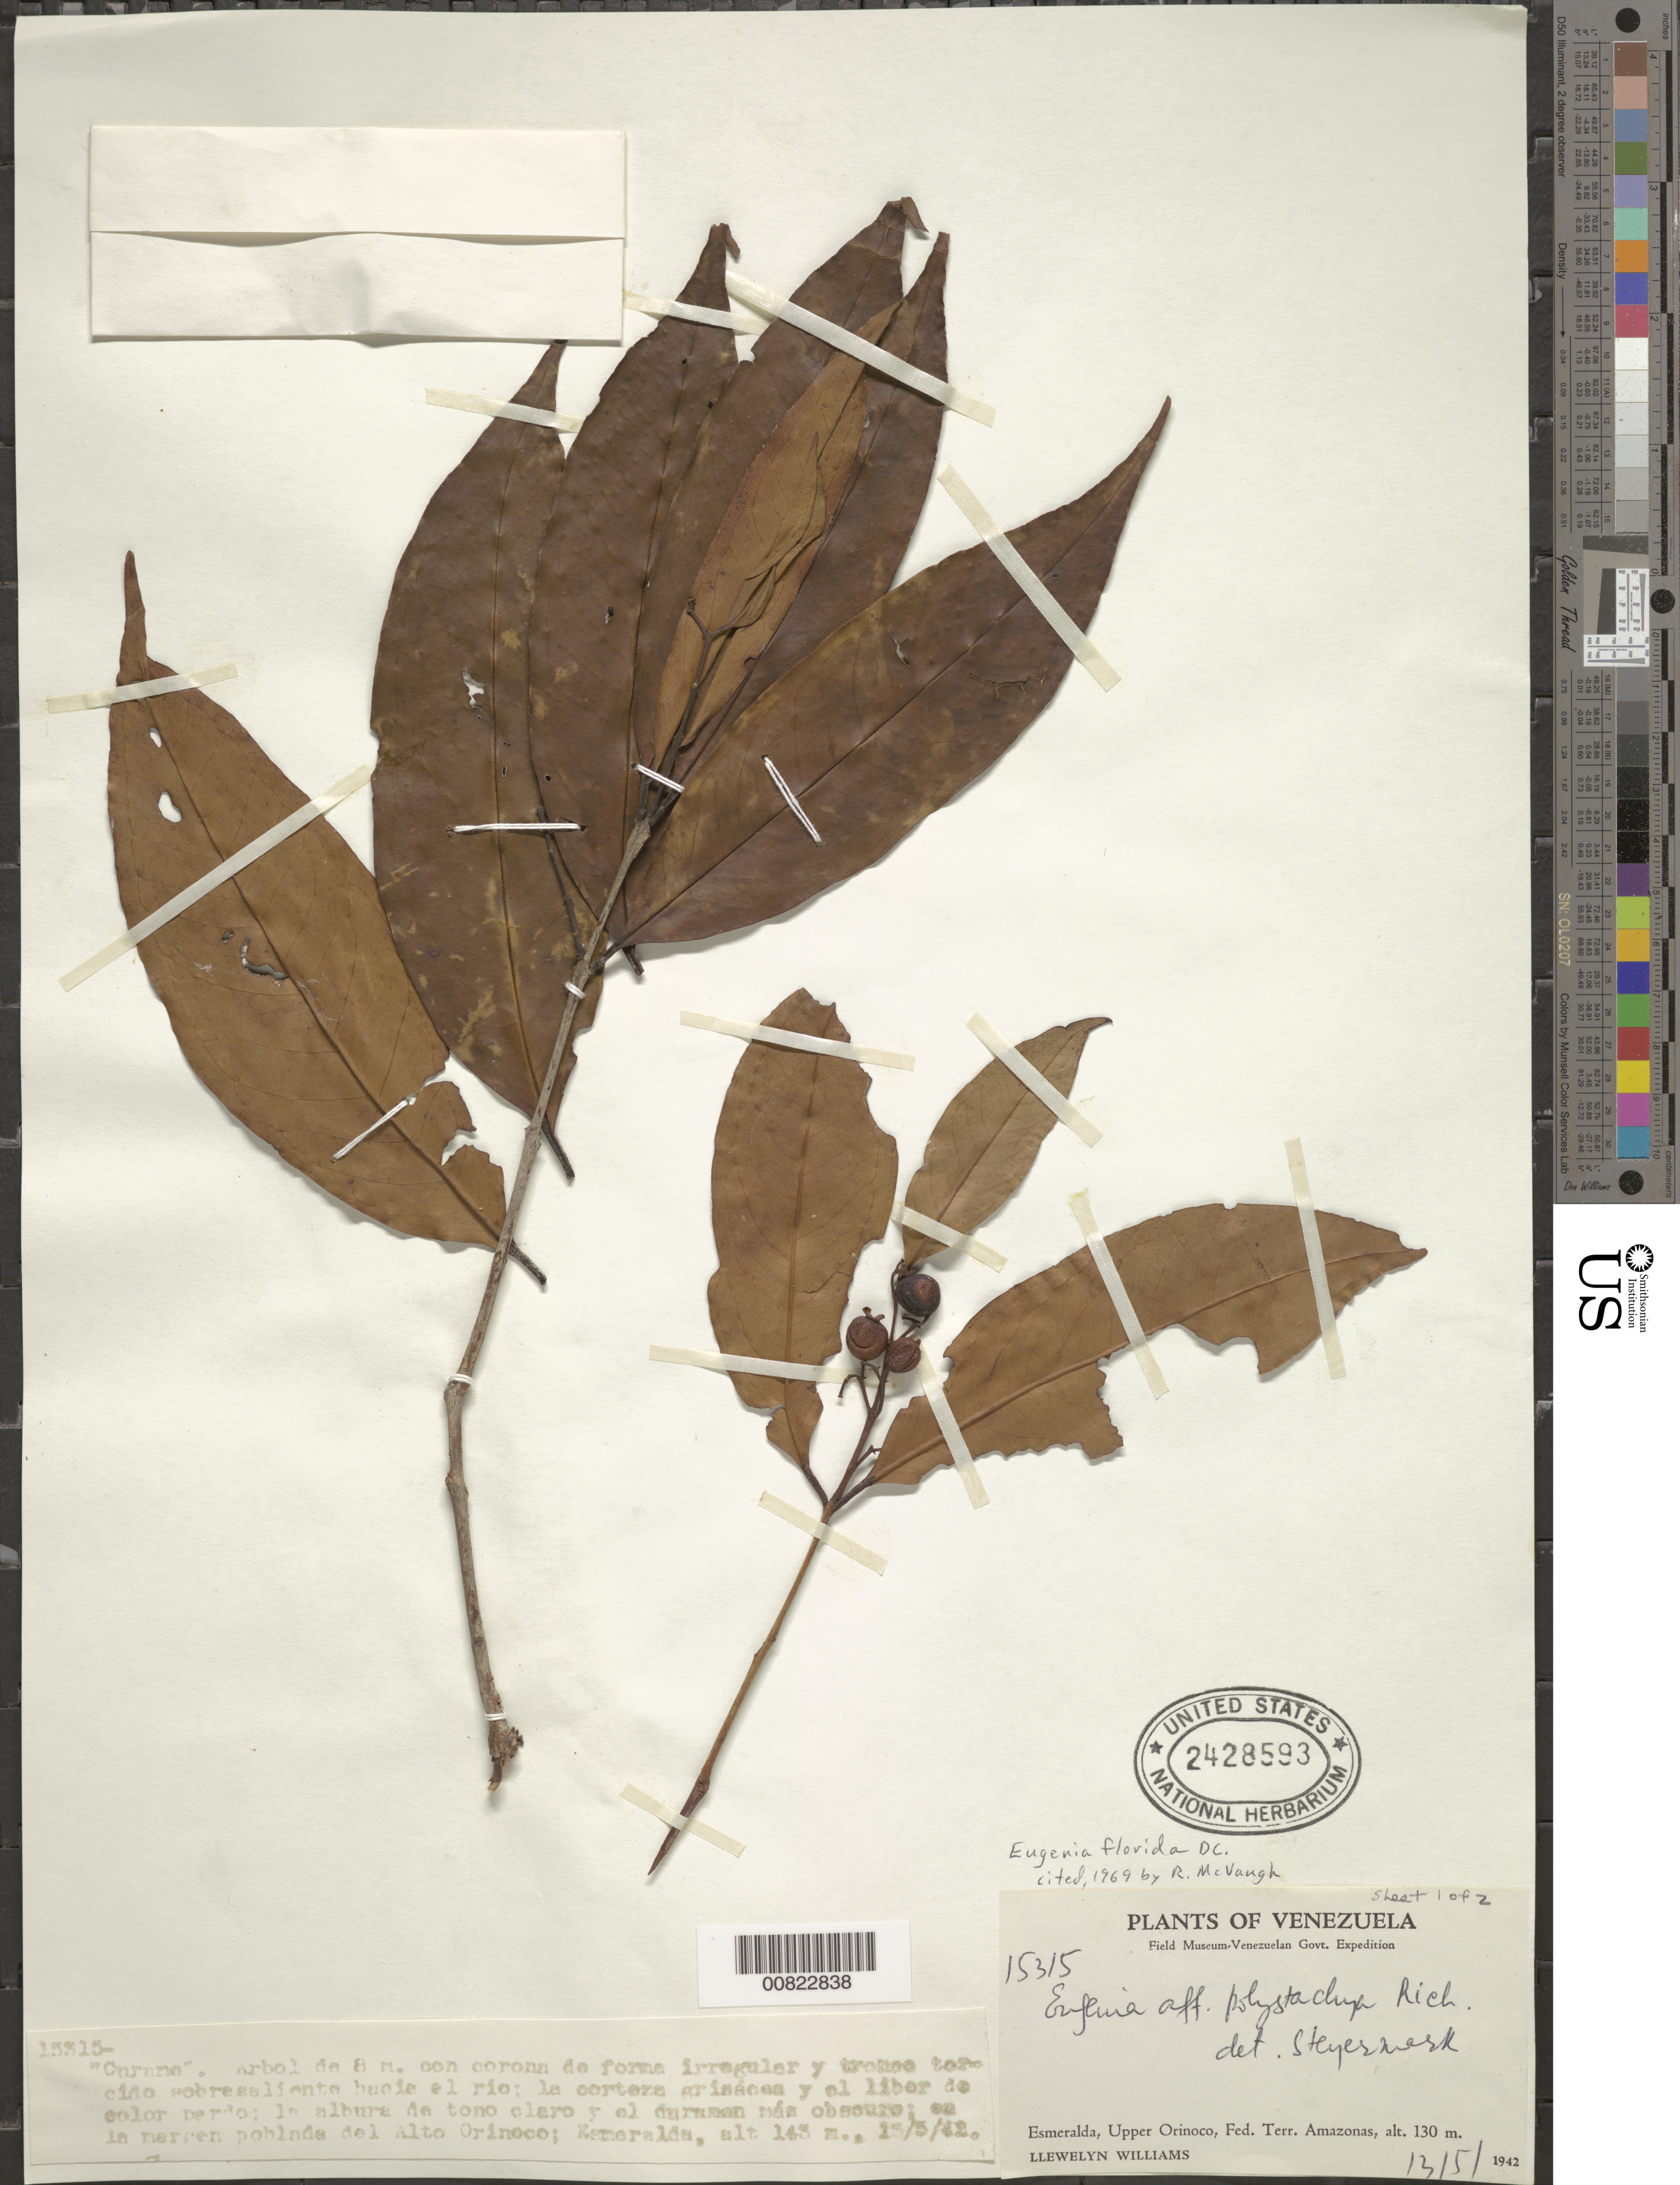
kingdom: Plantae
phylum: Tracheophyta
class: Magnoliopsida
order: Myrtales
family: Myrtaceae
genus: Eugenia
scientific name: Eugenia florida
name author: DC.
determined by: McVaugh, R.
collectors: Ll. Williams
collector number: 15315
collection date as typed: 13-May-42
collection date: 1942-05-13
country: Venezuela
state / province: Amazonas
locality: Esmeralda, Alto Orinoco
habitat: Margenes pobladas del rio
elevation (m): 130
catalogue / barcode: US 2428593